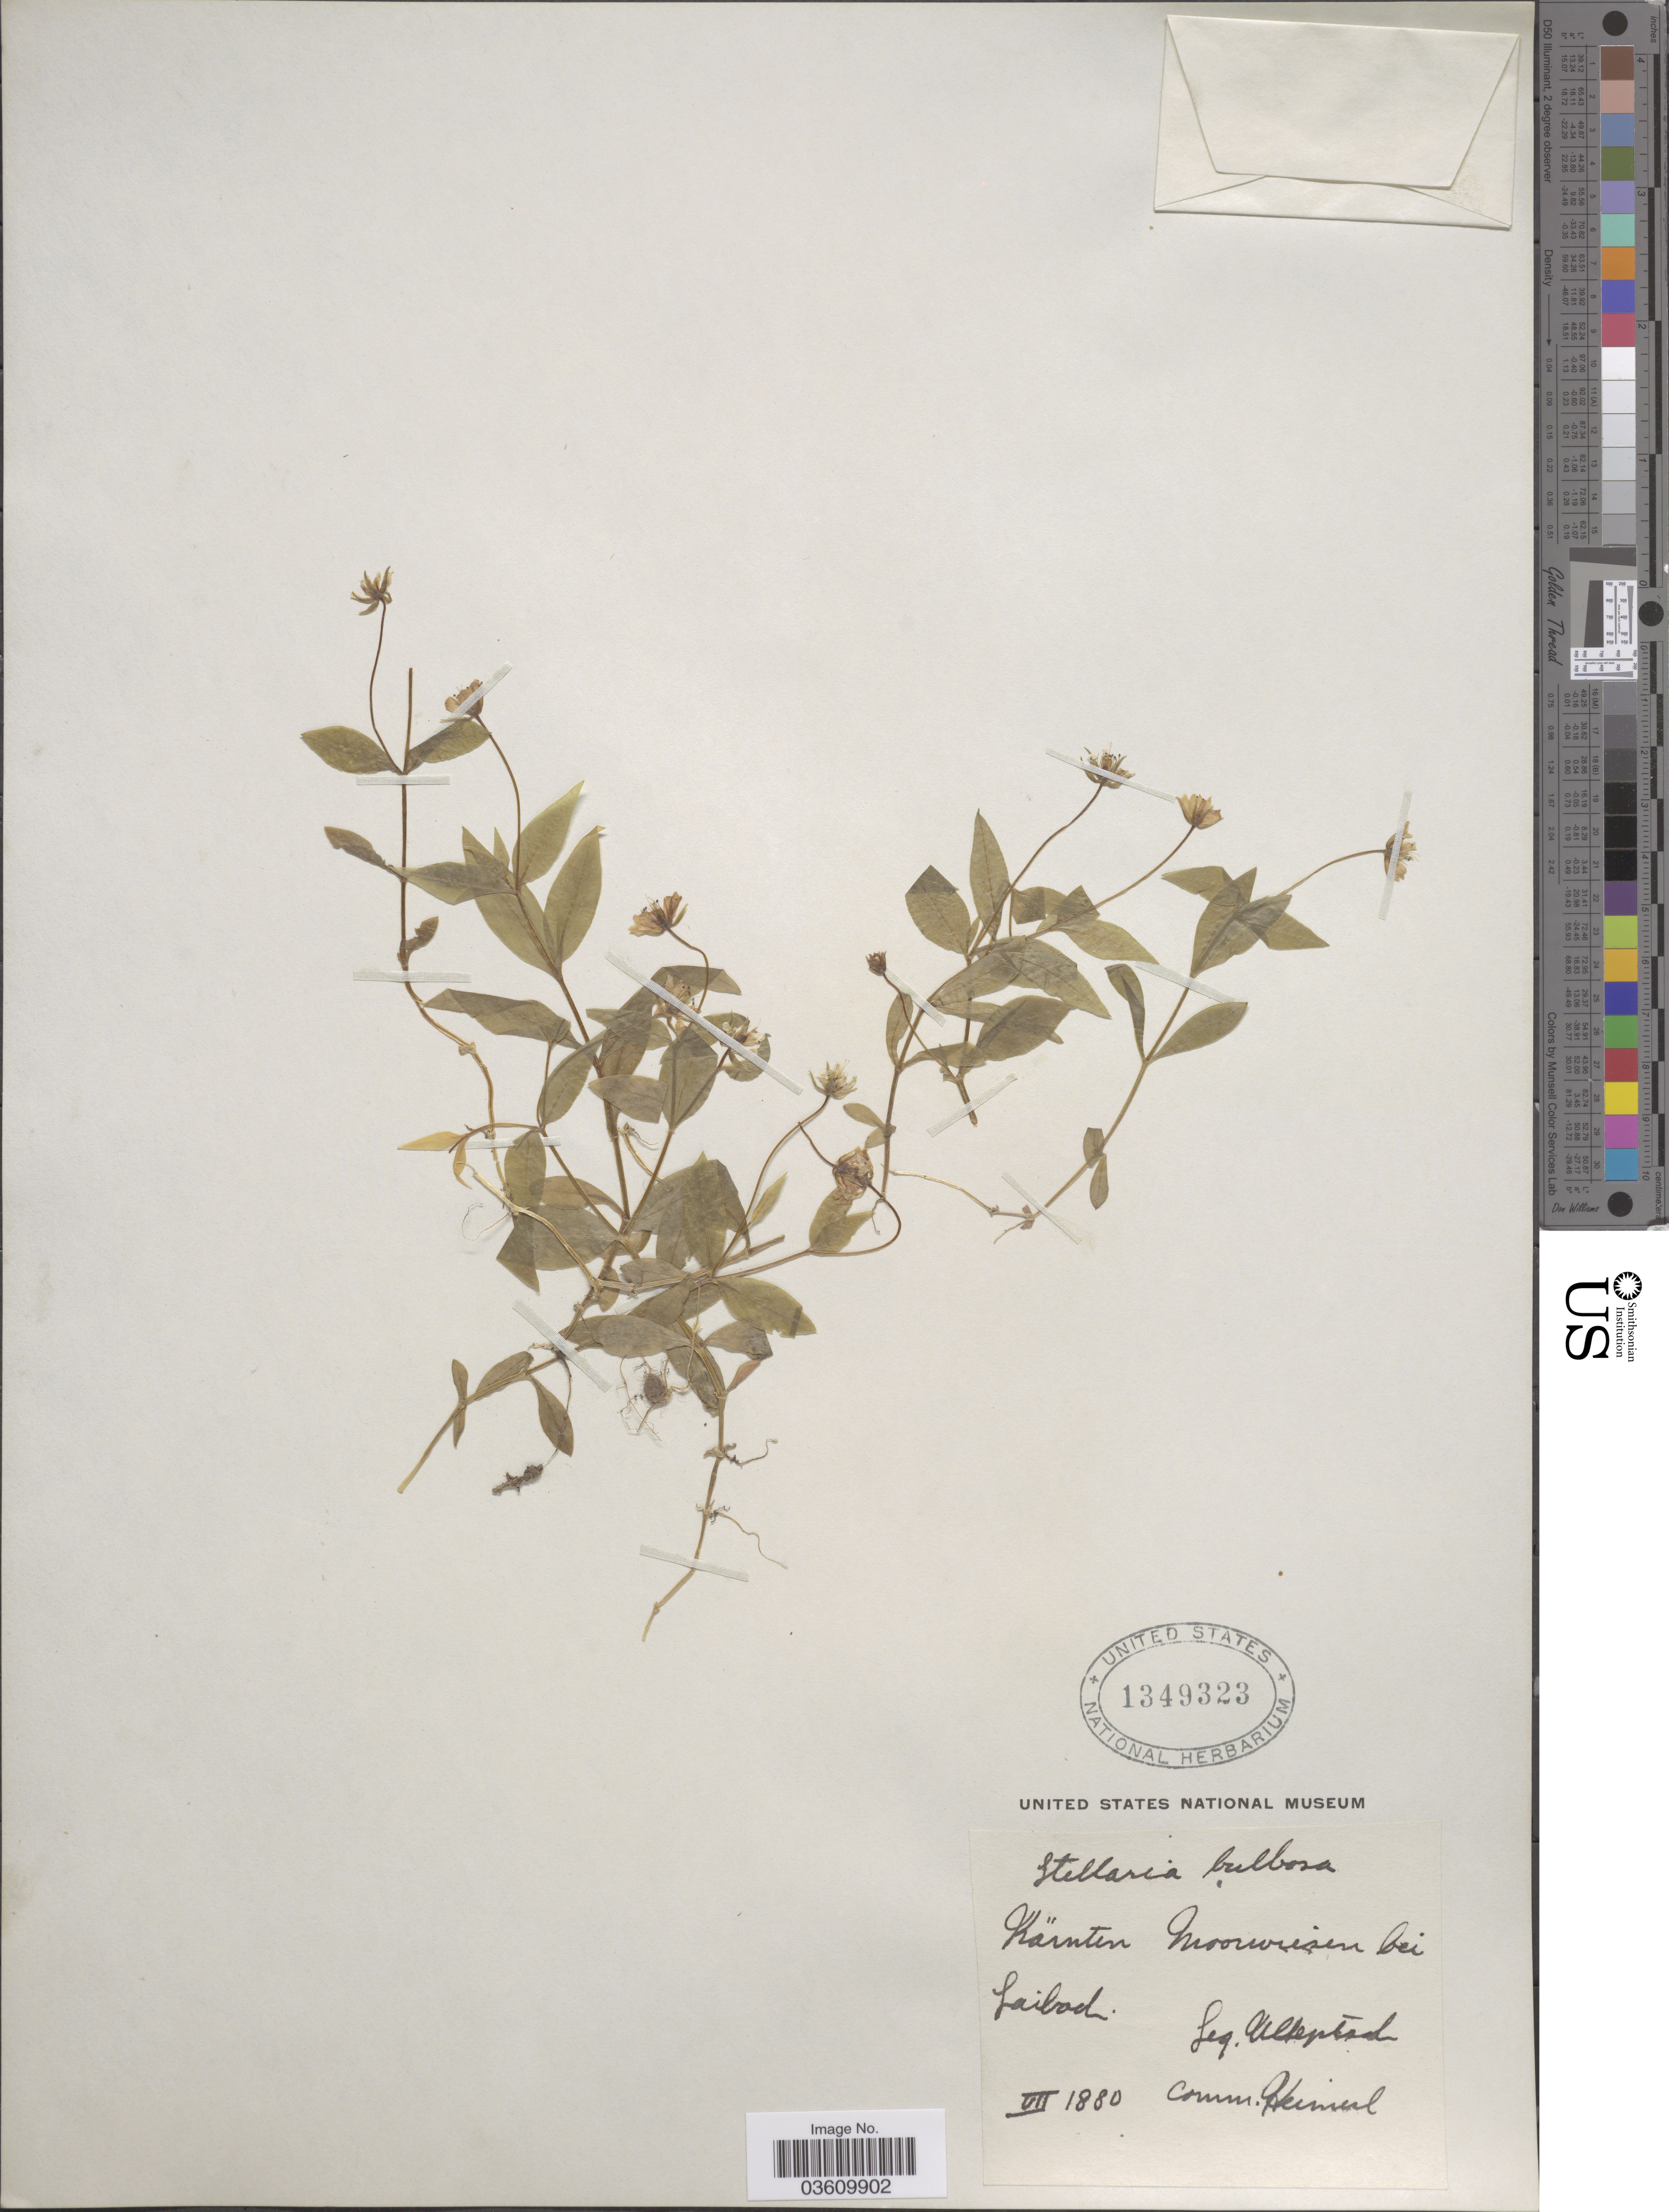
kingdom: Plantae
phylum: Tracheophyta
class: Magnoliopsida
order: Caryophyllales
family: Caryophyllaceae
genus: Stellaria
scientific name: Stellaria bulbosa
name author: Wulfen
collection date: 1880-07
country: Austria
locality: Kärten Moorwiesen bei Laibach.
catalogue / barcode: US 1349323